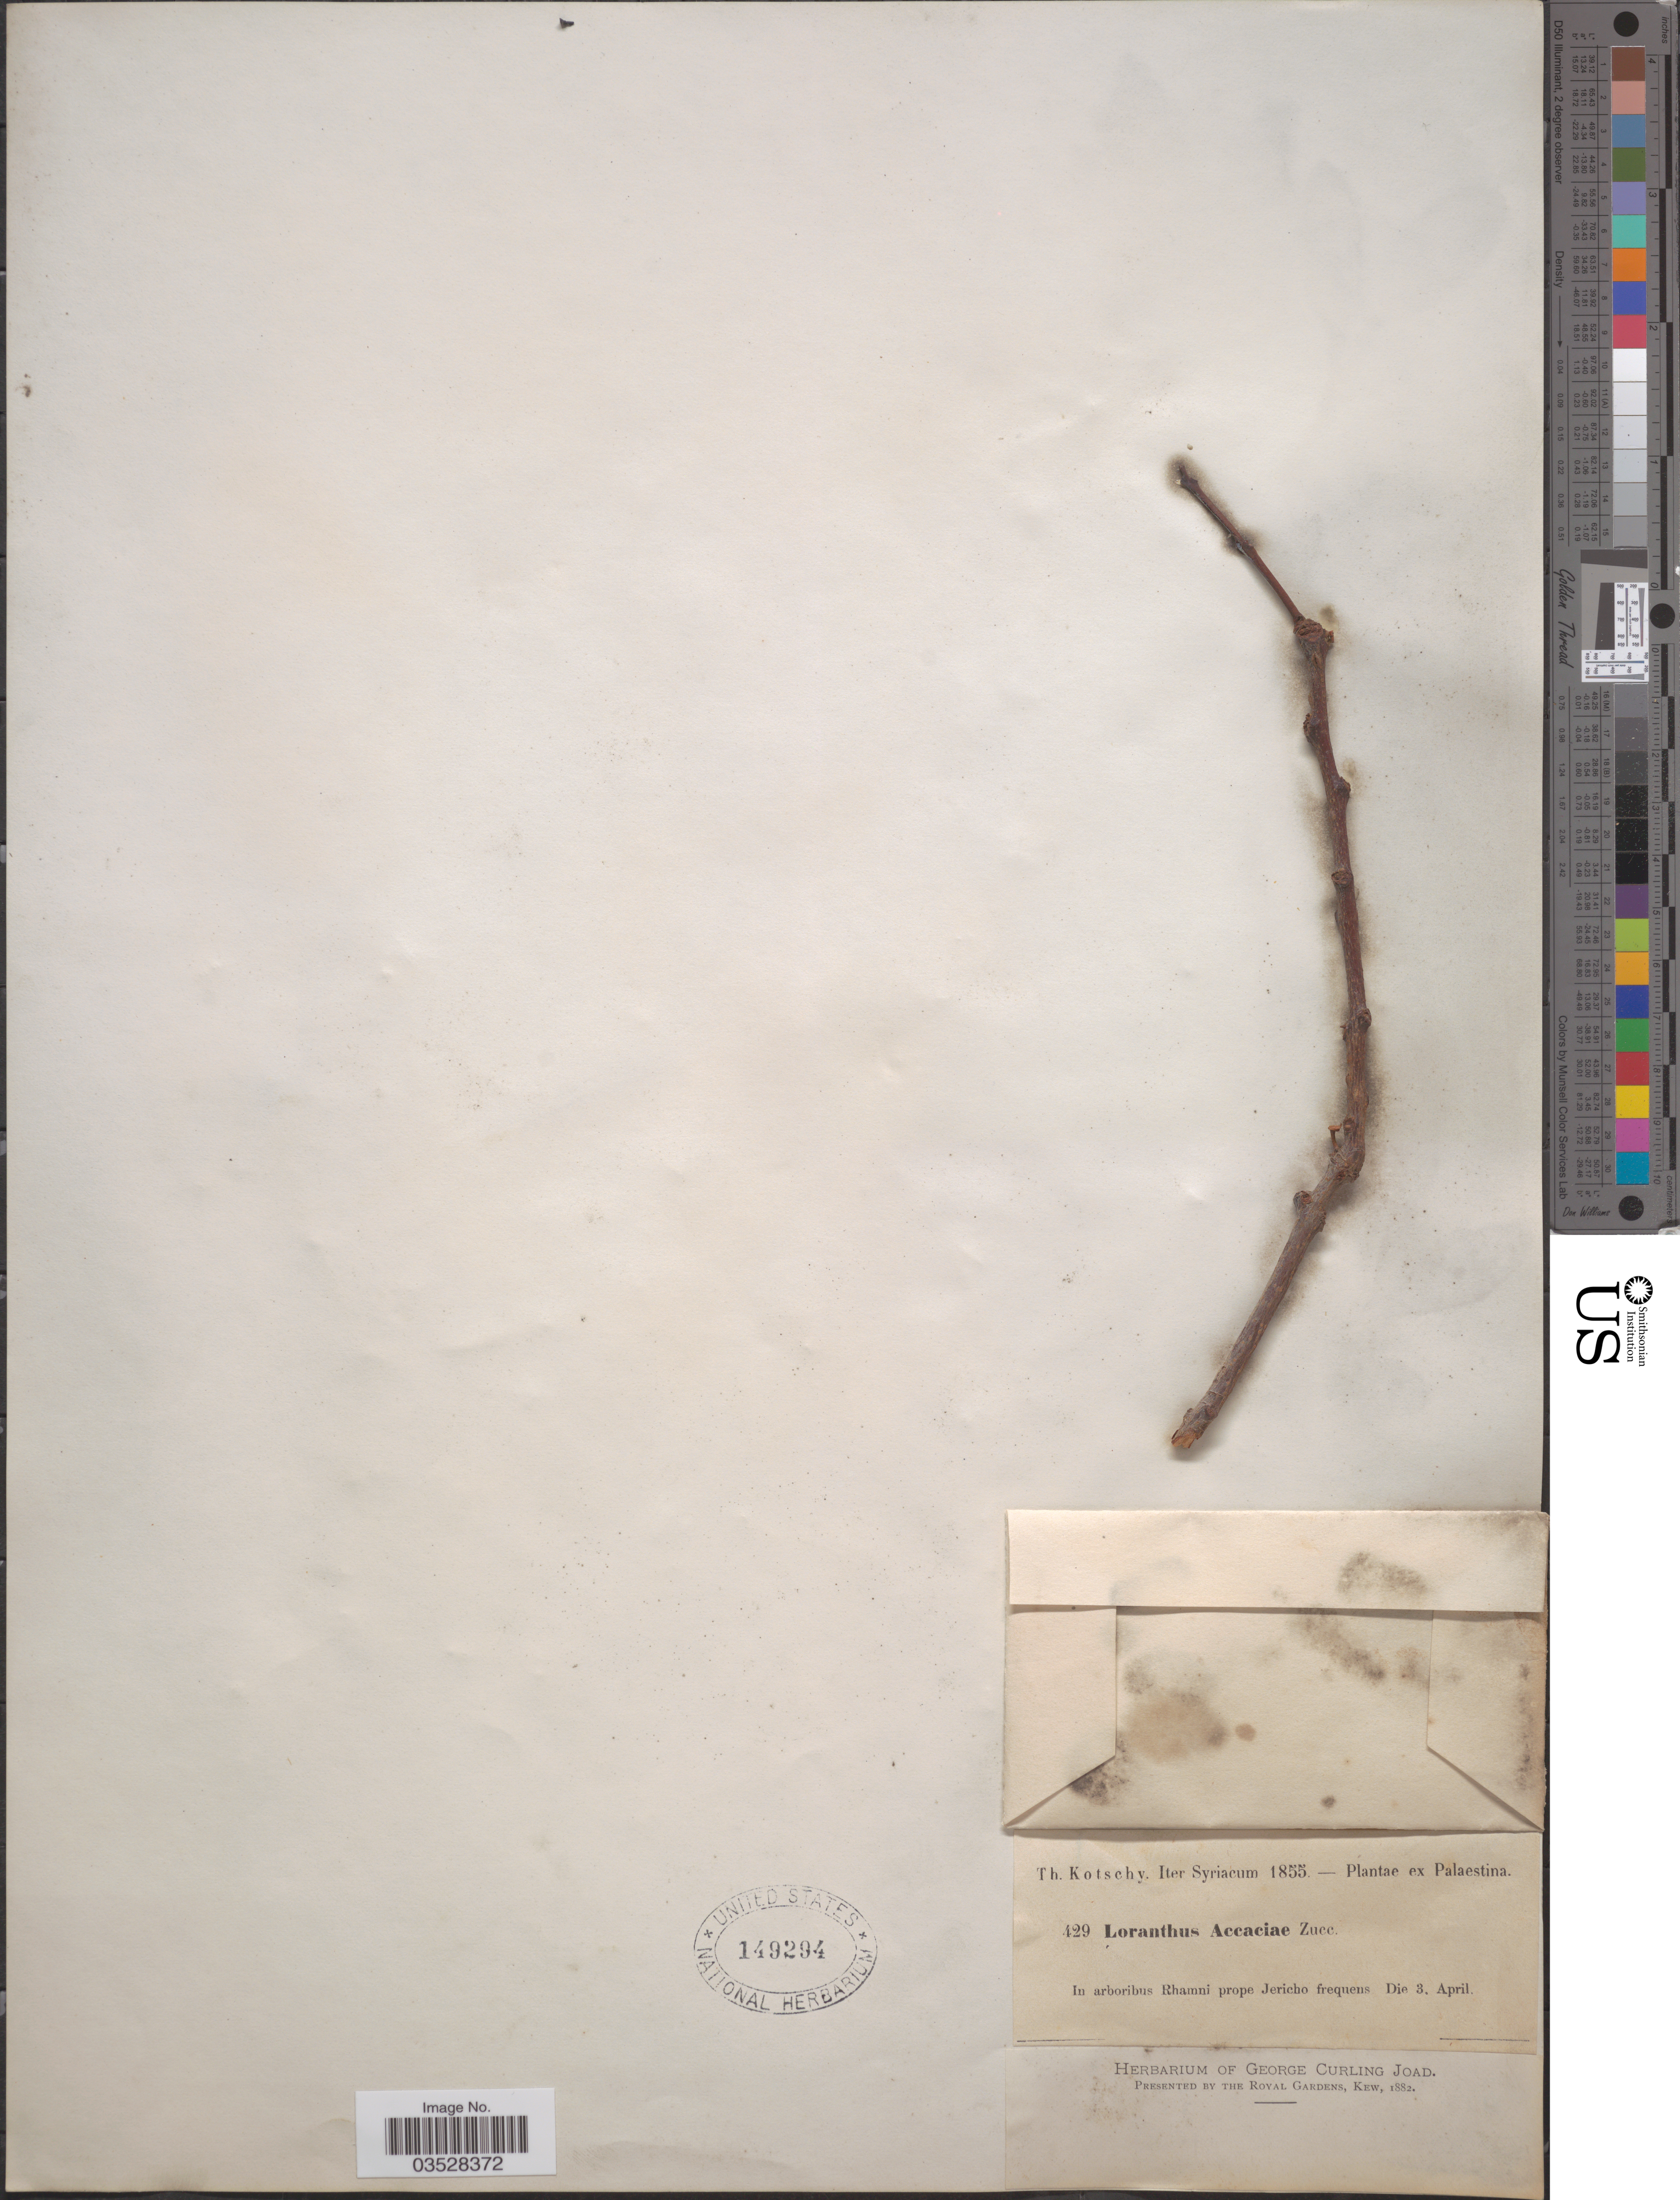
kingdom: Plantae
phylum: Tracheophyta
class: Magnoliopsida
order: Santalales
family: Loranthaceae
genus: Loranthus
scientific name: Loranthus acaciae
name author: Zucc.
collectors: K. G. Kotschy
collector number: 429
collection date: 1855-04-03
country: Syria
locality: In arboribus Rhamni prope Jericho frequens. Ex Palaestina.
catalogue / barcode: US 149294